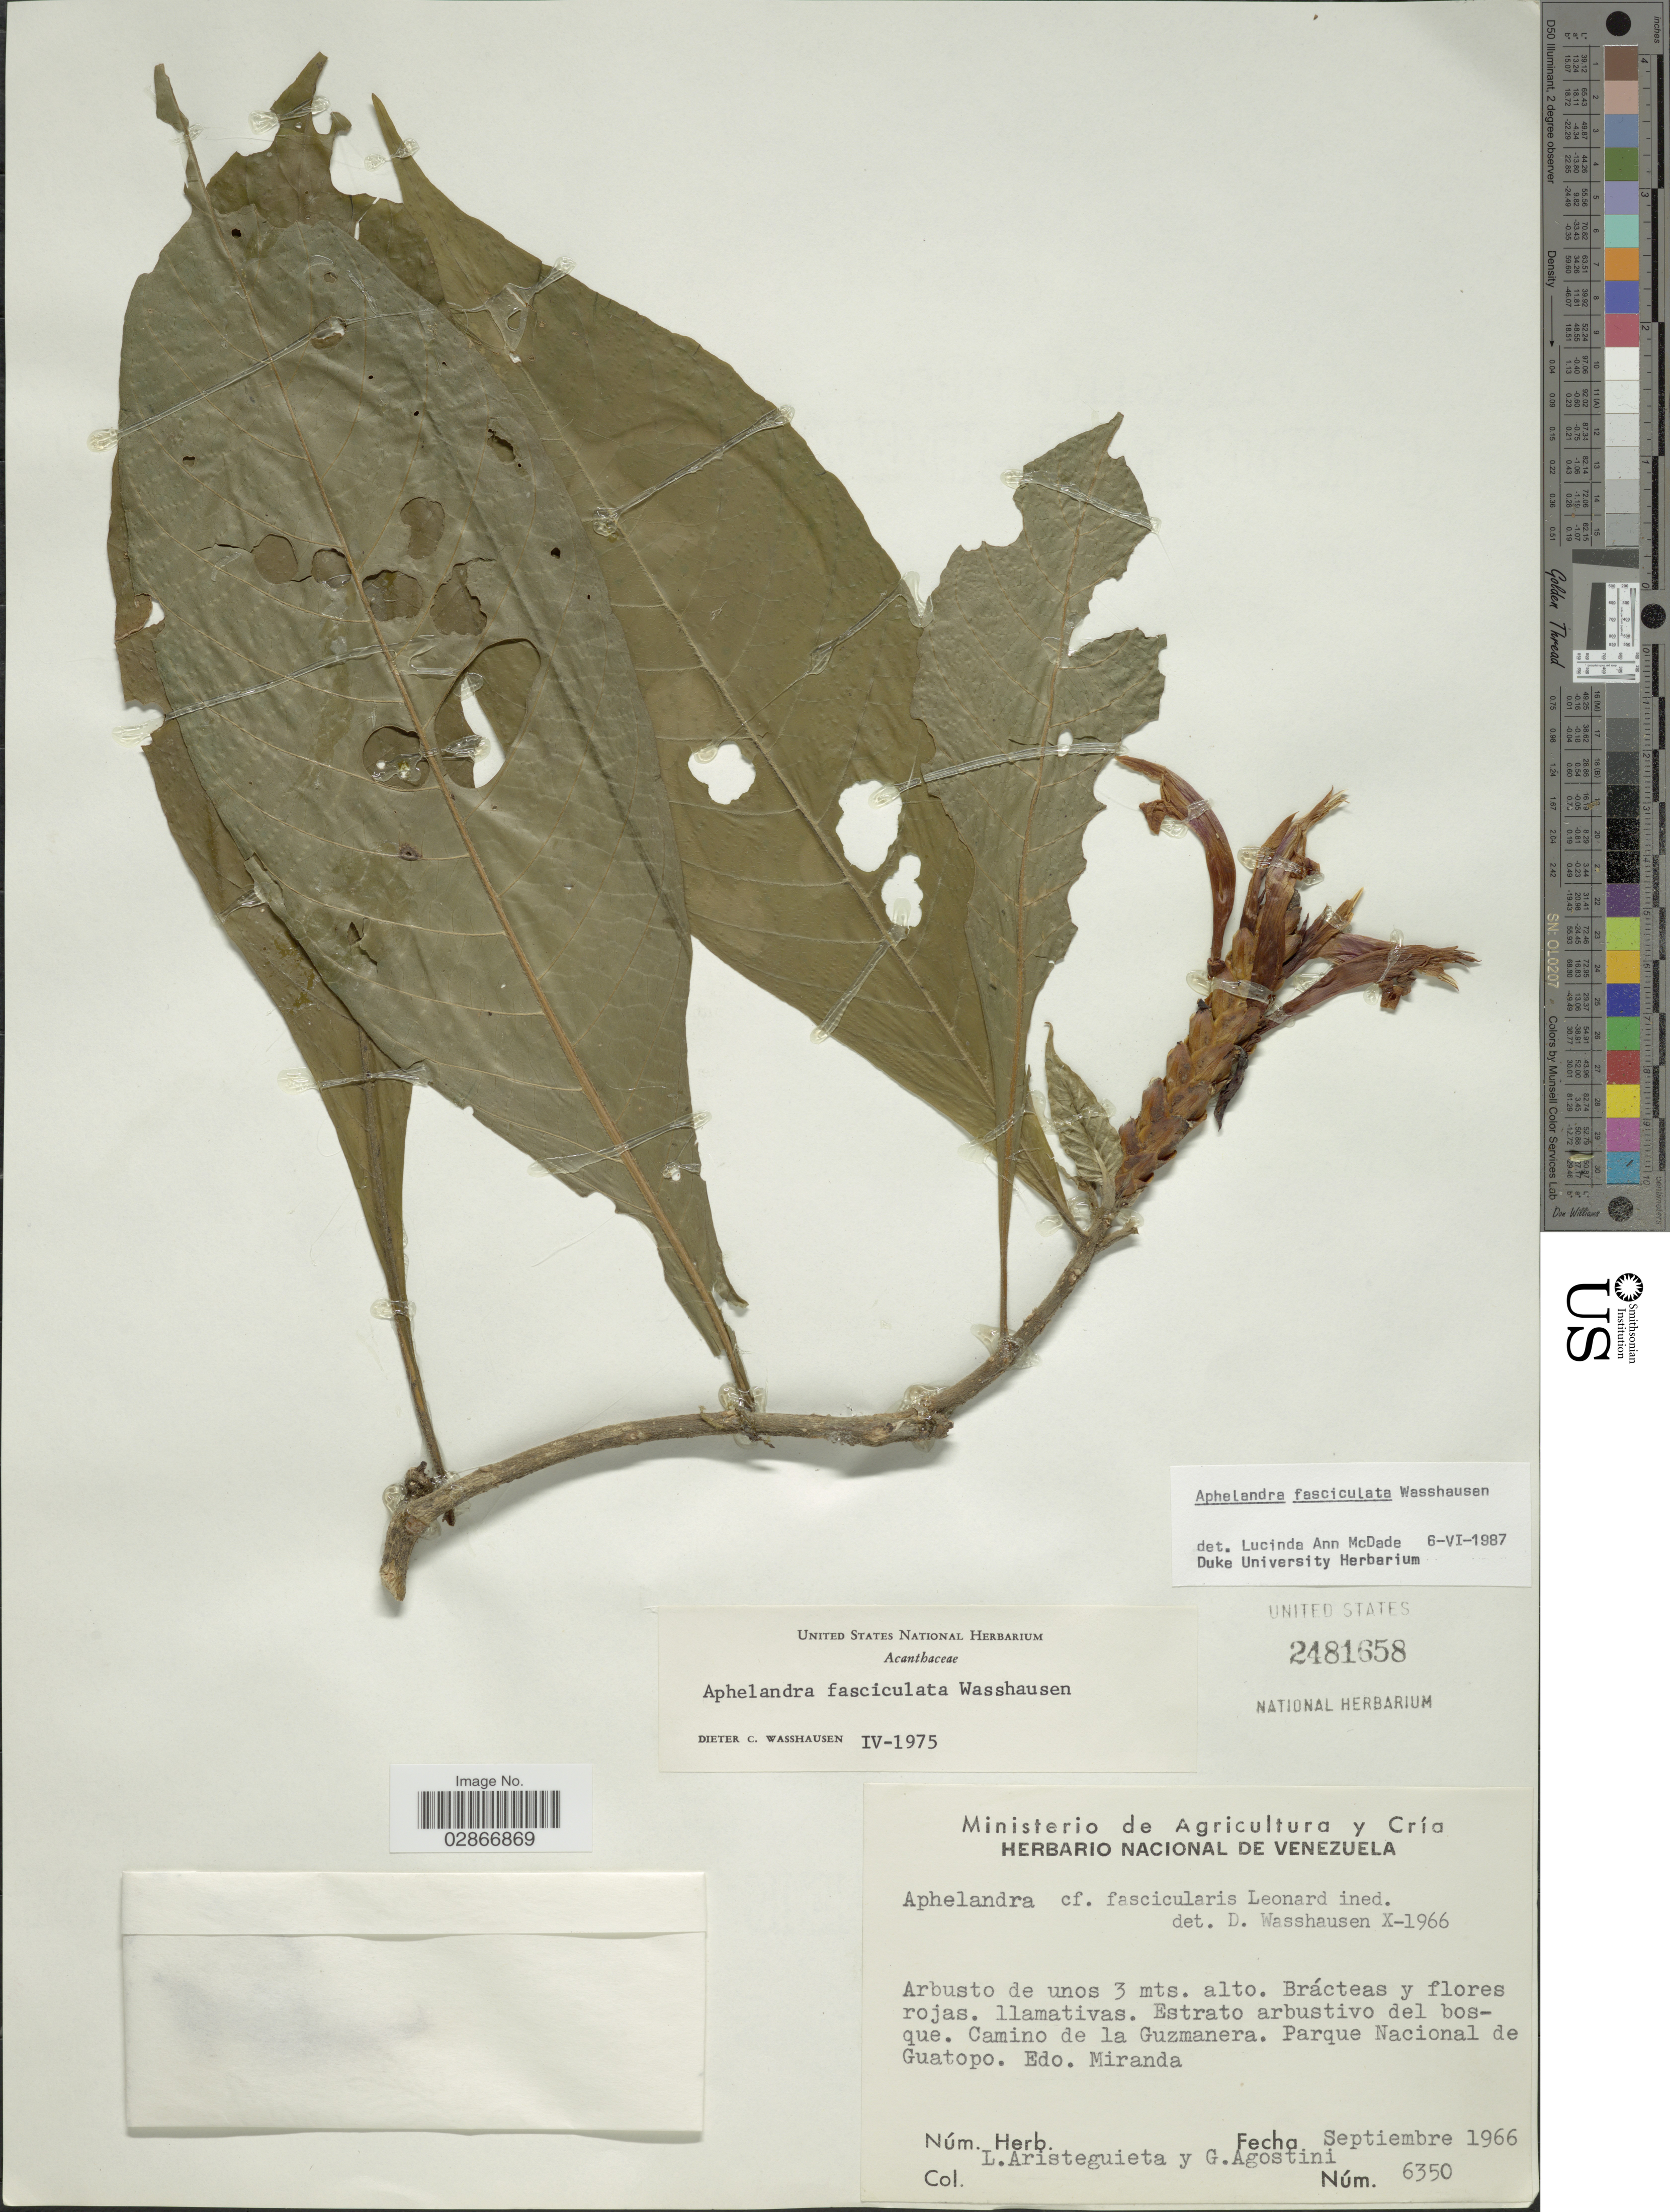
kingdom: Plantae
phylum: Tracheophyta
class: Magnoliopsida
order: Lamiales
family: Acanthaceae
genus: Aphelandra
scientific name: Aphelandra fasciculata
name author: Wassh.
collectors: L. Aristeguieta & G. Agostini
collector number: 6350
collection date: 1966-09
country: Venezuela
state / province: Miranda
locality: Camino de la Guzmanera. Parque Nacional de Guatopo.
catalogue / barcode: US 2481658